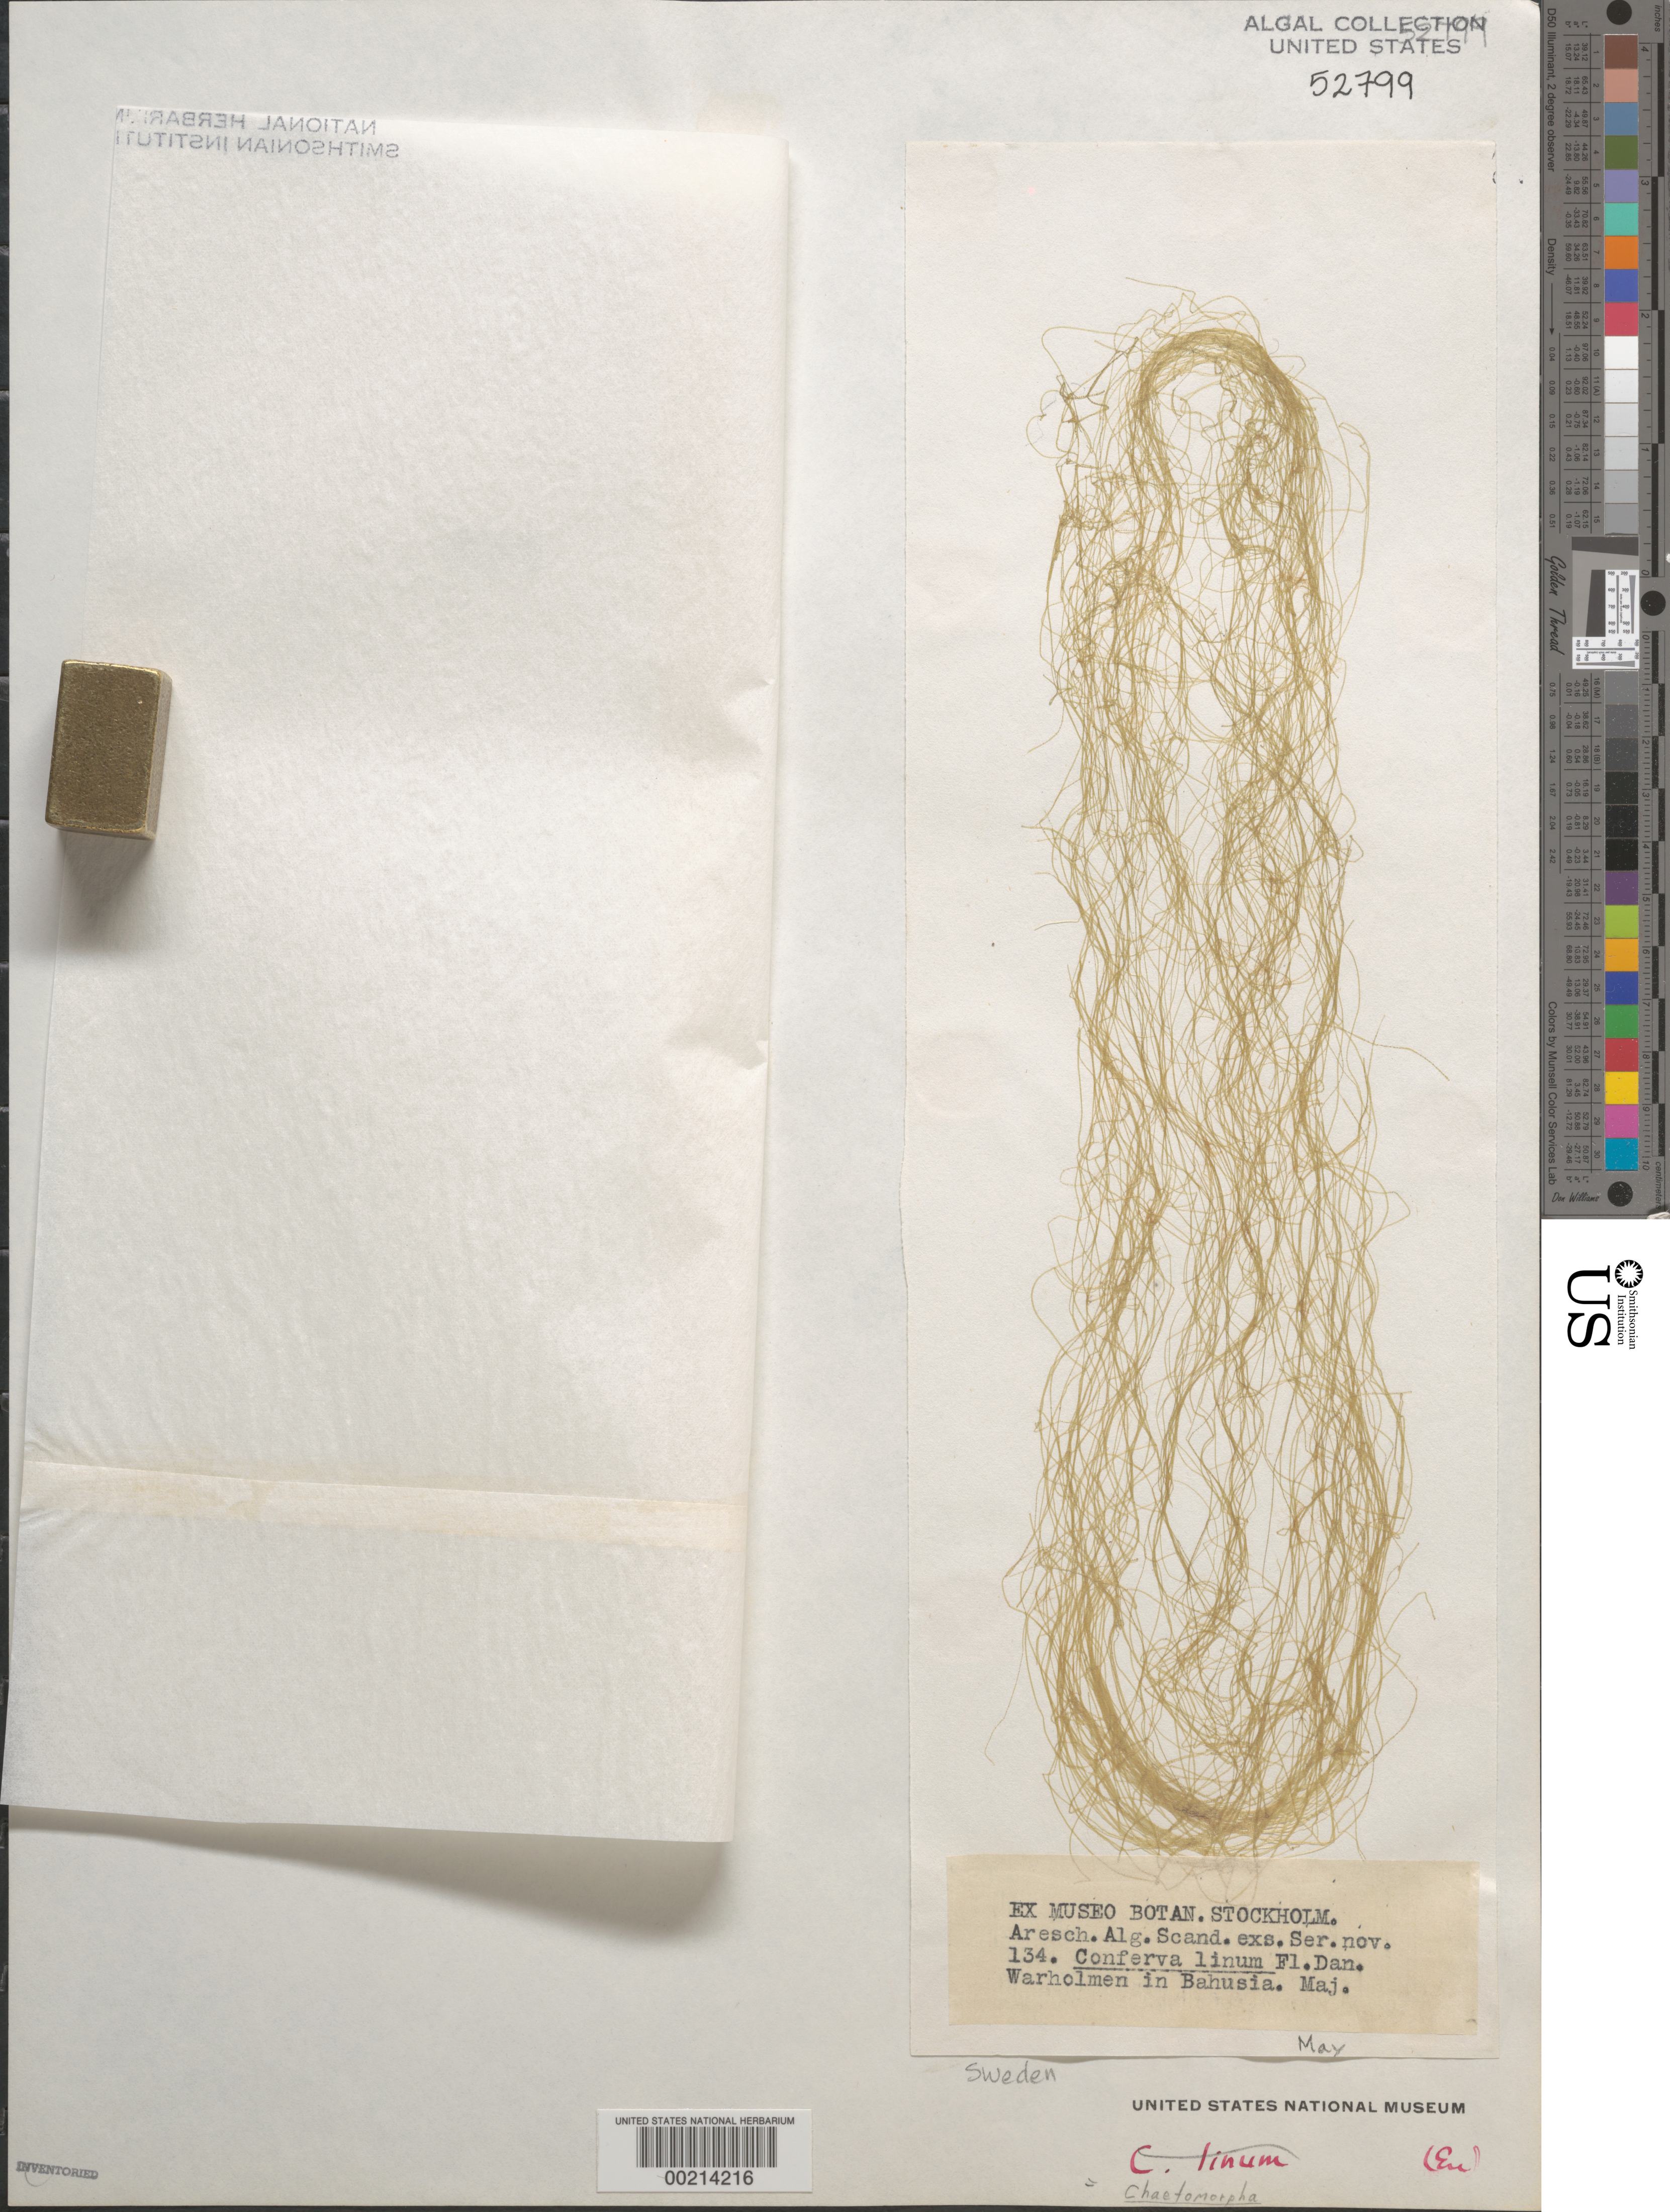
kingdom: Plantae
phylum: Chlorophyta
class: Ulvophyceae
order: Cladophorales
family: Cladophoraceae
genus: Chaetomorpha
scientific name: Chaetomorpha sp.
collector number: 134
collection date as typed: May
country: Sweden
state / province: Västra Götaland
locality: Varholm, bohuslan (warholmen, bahusia)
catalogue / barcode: US 52799